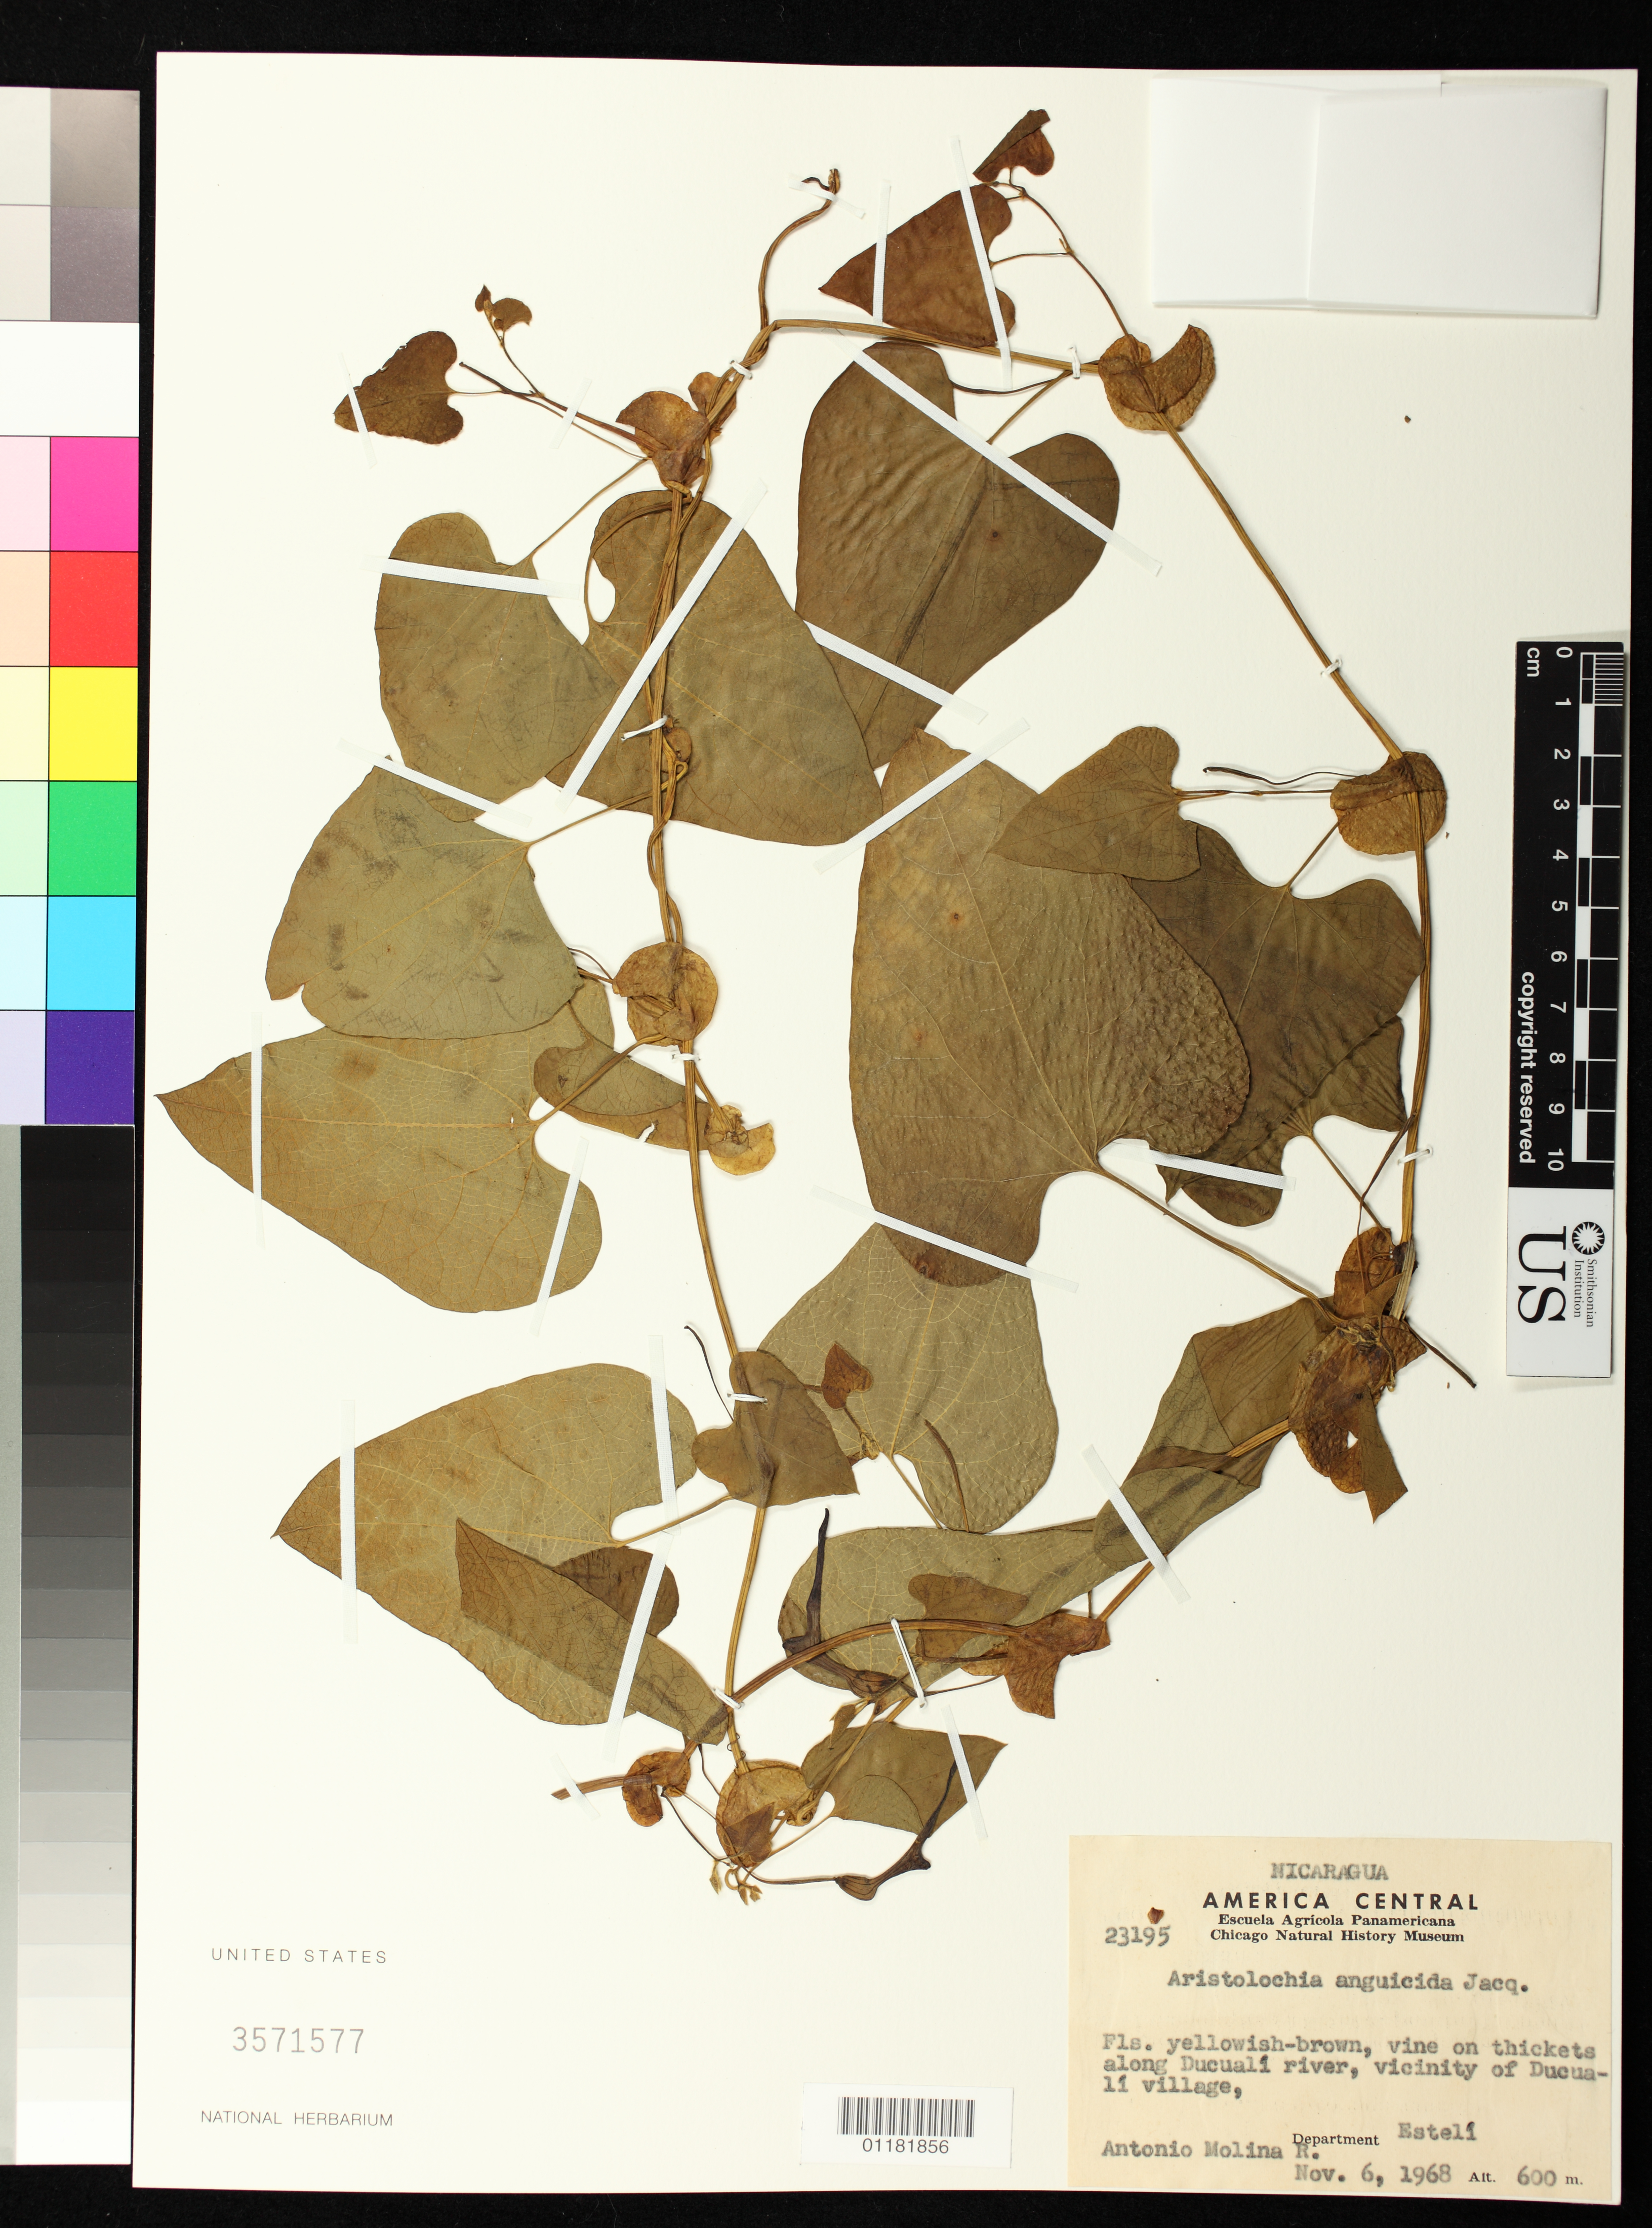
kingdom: Plantae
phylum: Tracheophyta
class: Magnoliopsida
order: Piperales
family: Aristolochiaceae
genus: Aristolochia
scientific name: Aristolochia anguicida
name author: Jacq.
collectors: A. Molina R.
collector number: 23195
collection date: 1968-11-06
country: Nicaragua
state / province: Esteli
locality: Along Ducuali River, vicinity of Ducuali village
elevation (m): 600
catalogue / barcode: US 3571577